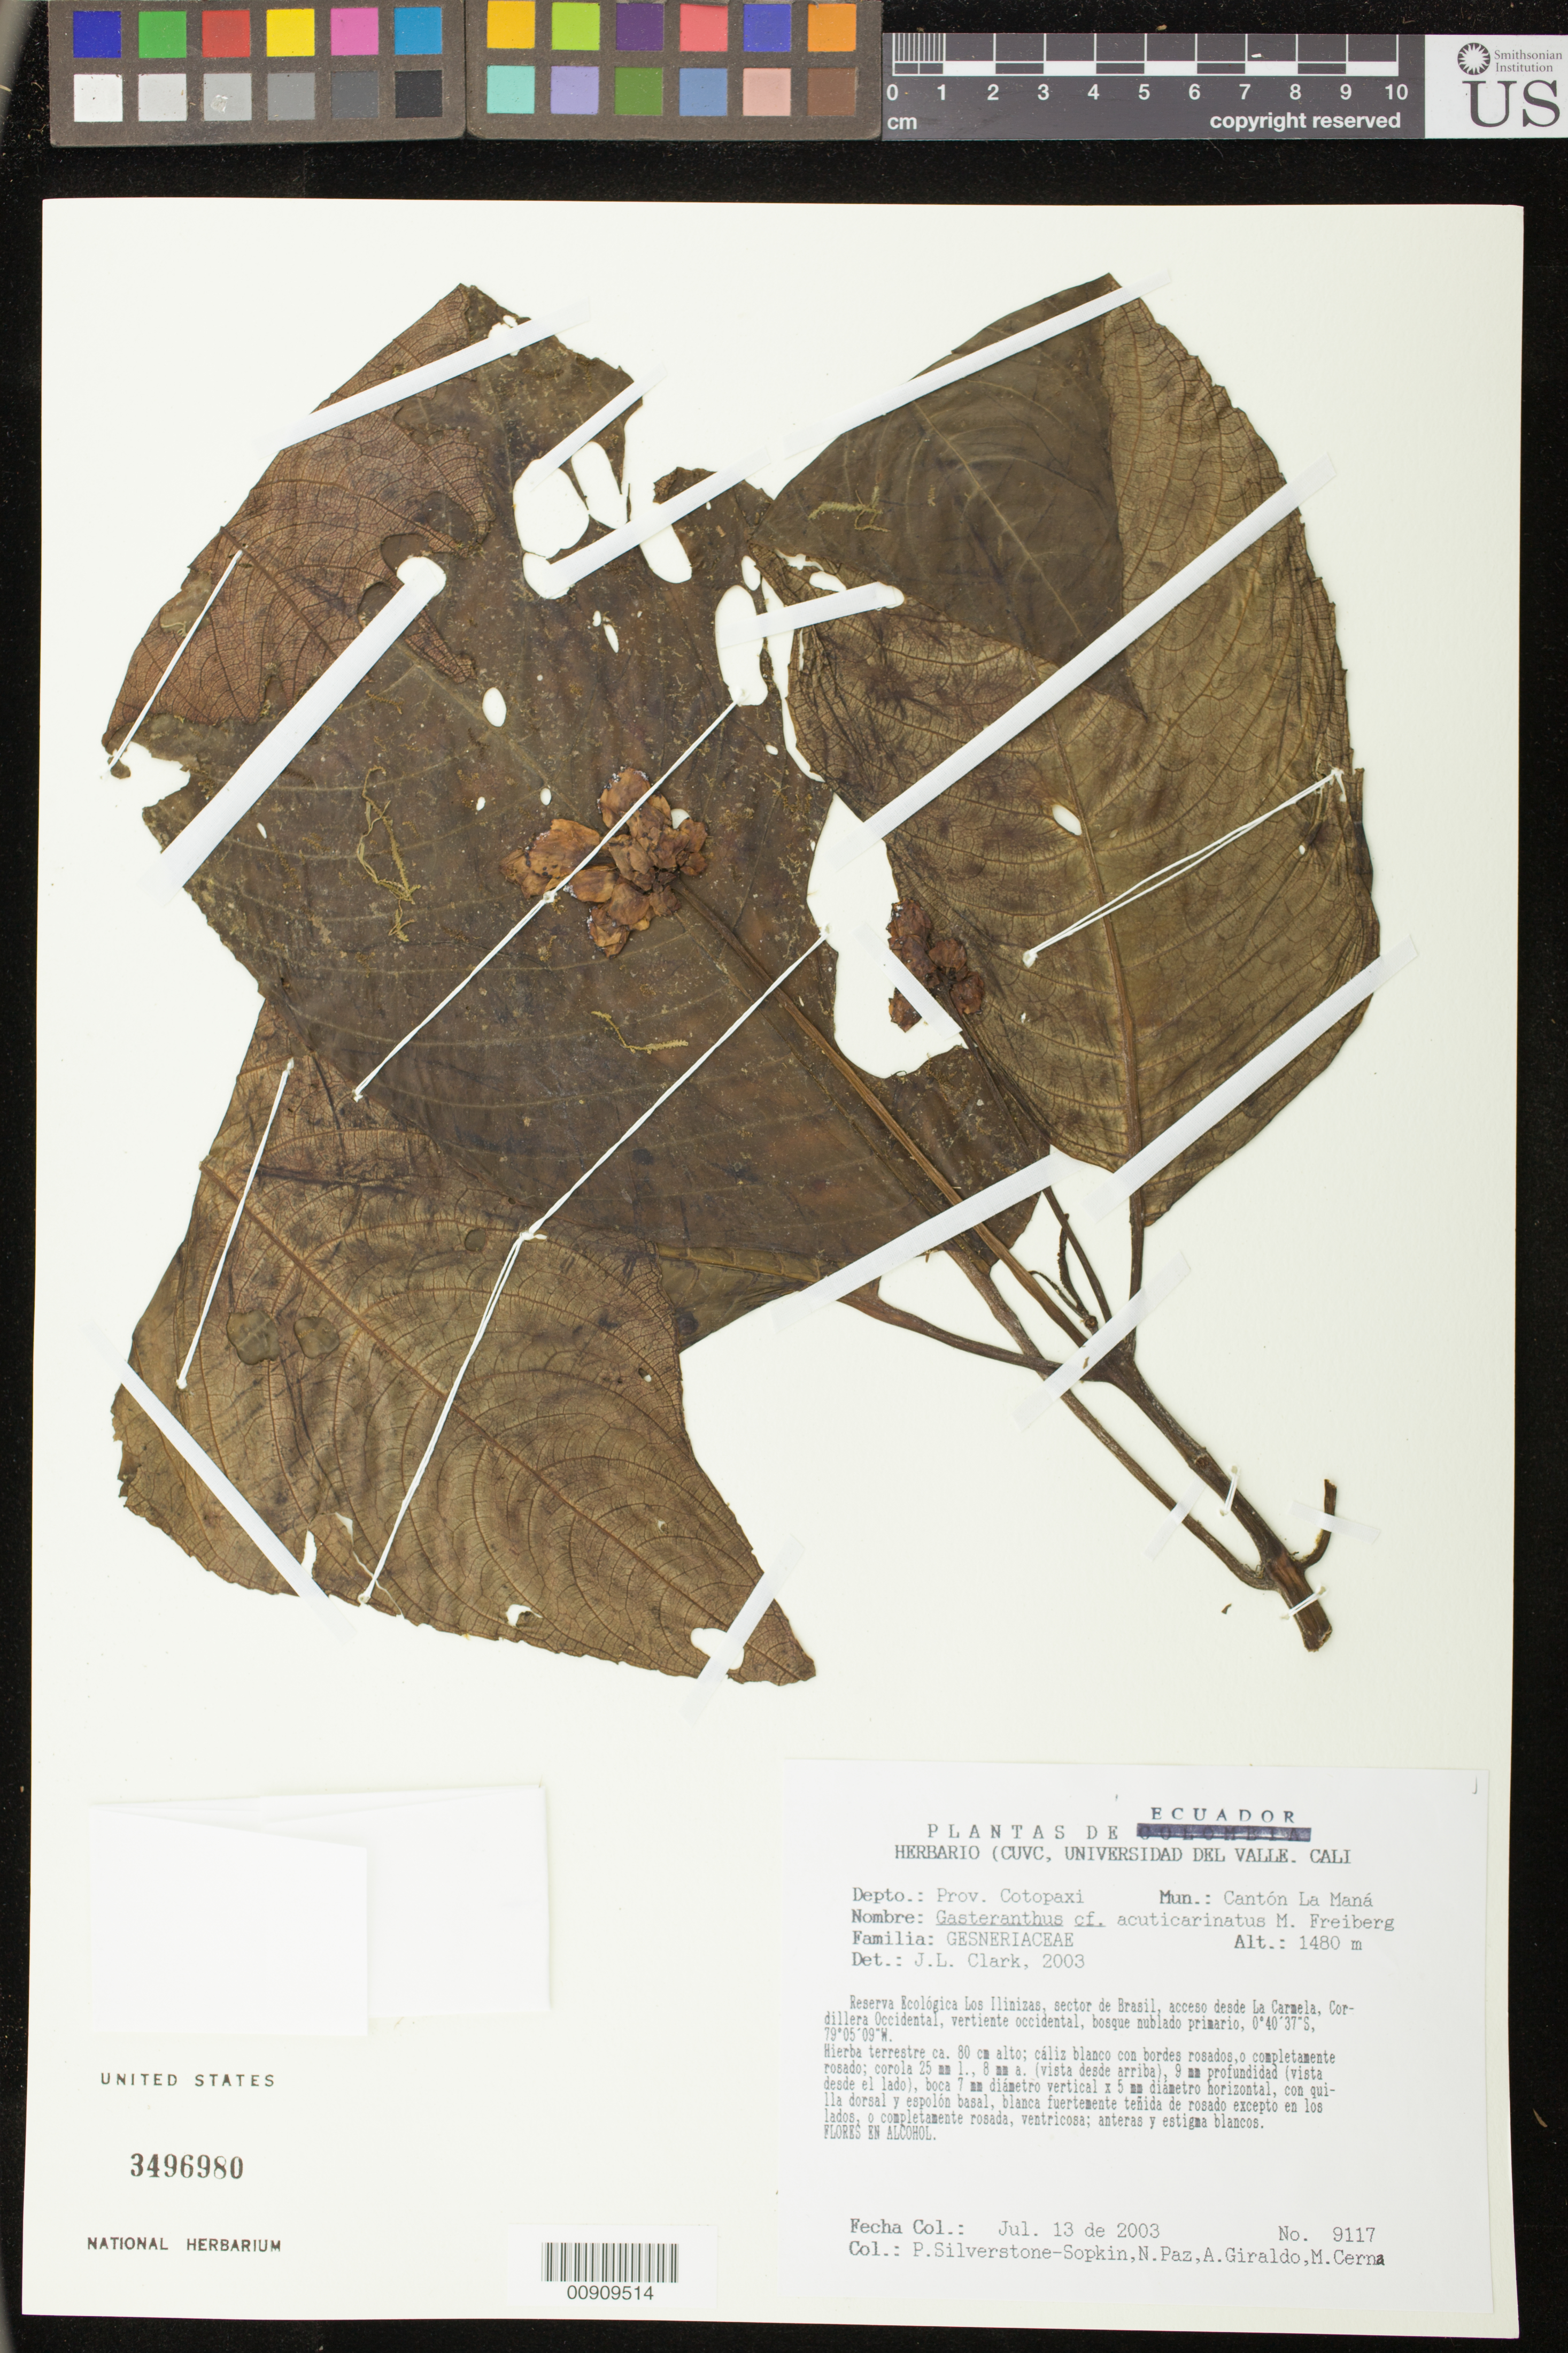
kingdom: Plantae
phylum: Tracheophyta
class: Magnoliopsida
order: Lamiales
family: Gesneriaceae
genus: Gasteranthus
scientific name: Gasteranthus acuticarinatus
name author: M. Freiberg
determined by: Clark, J. L., (SEL), The Marie Selby Botanical Garden (UNITED STATES)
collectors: P. A. Silverstone-Sopkin, N. Paz, A. Giraldo & M. Cerna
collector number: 9117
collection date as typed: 13 Jul 2003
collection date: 2003-07-13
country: Ecuador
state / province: Cotopaxi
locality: Cantón La Maná. Reserva Ecológica Los Ilinizas, sector de Brasil, acceso desde La Carmela, Cordillera Occidental, vertiente occidental.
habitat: Bosque nublado primario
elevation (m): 1480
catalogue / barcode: US 3496980